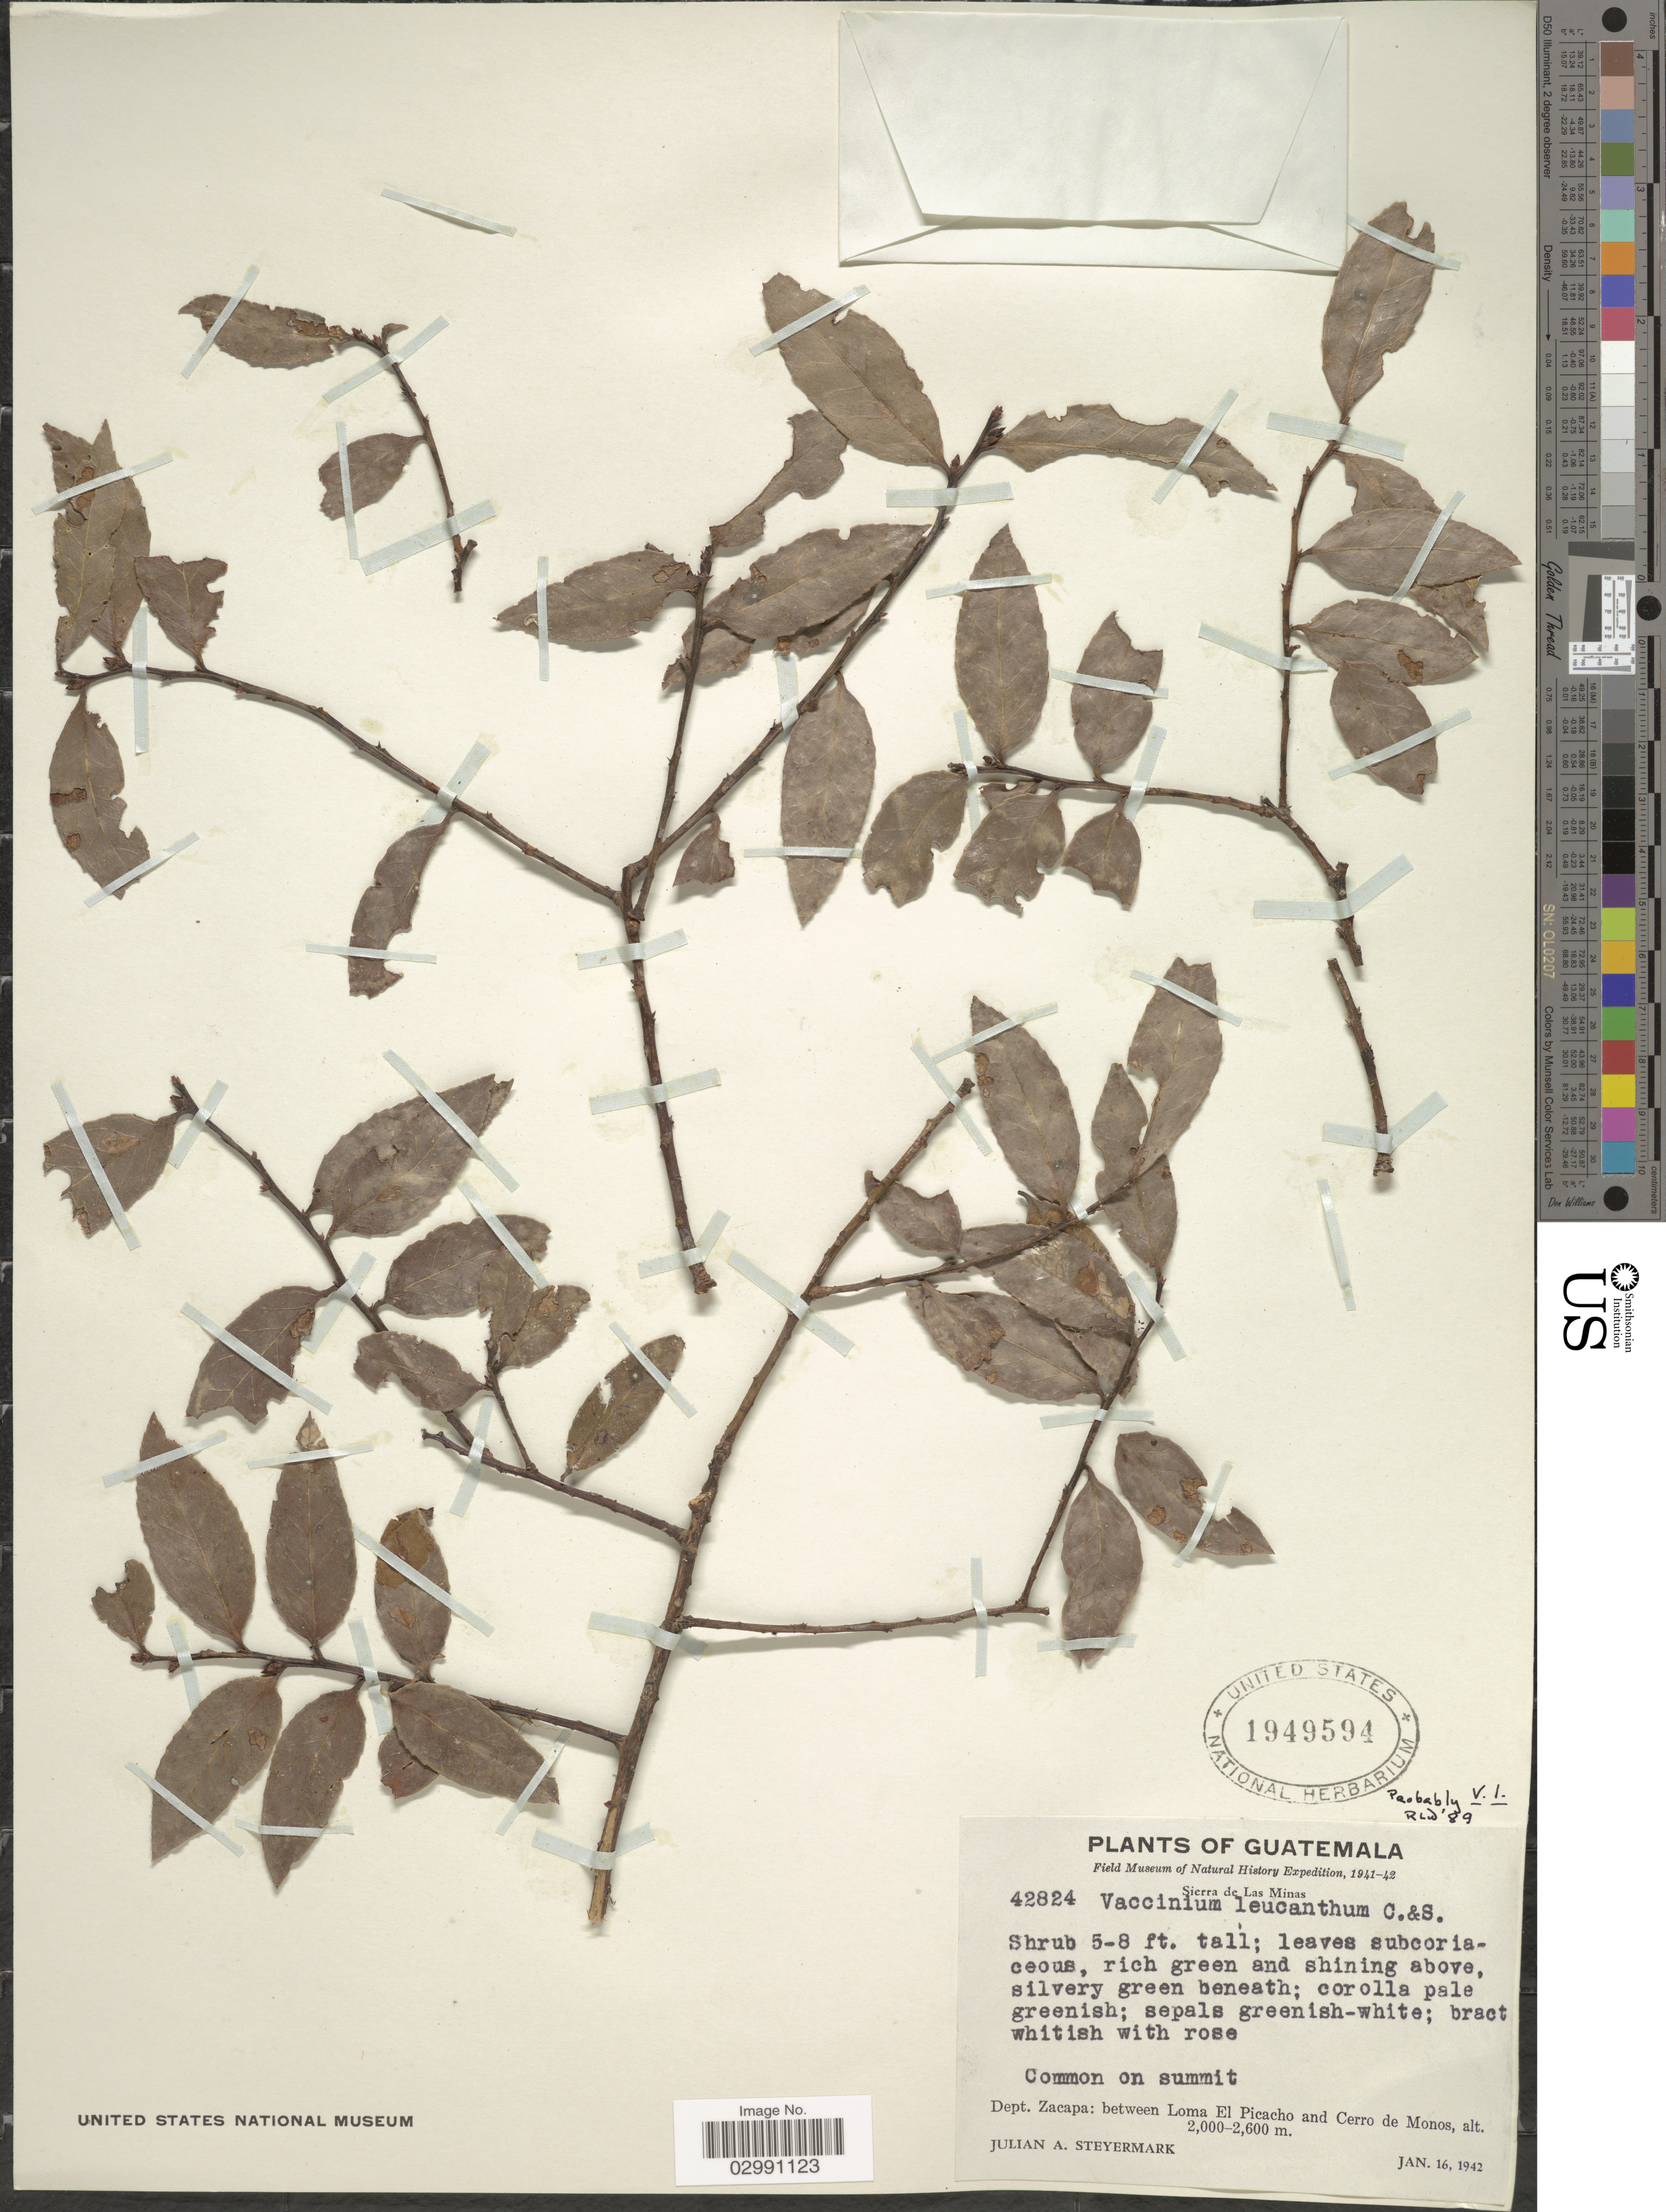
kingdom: Plantae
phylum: Tracheophyta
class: Magnoliopsida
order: Ericales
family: Ericaceae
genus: Vaccinium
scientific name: Vaccinium leucanthum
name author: Schltdl.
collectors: J. Steyermark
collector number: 42824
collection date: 1942-01-16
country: Guatemala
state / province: Zacapa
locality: Dept. Zacapa: between Loma El Picacho and Cerro de Monos.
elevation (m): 2000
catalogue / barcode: US 1949594